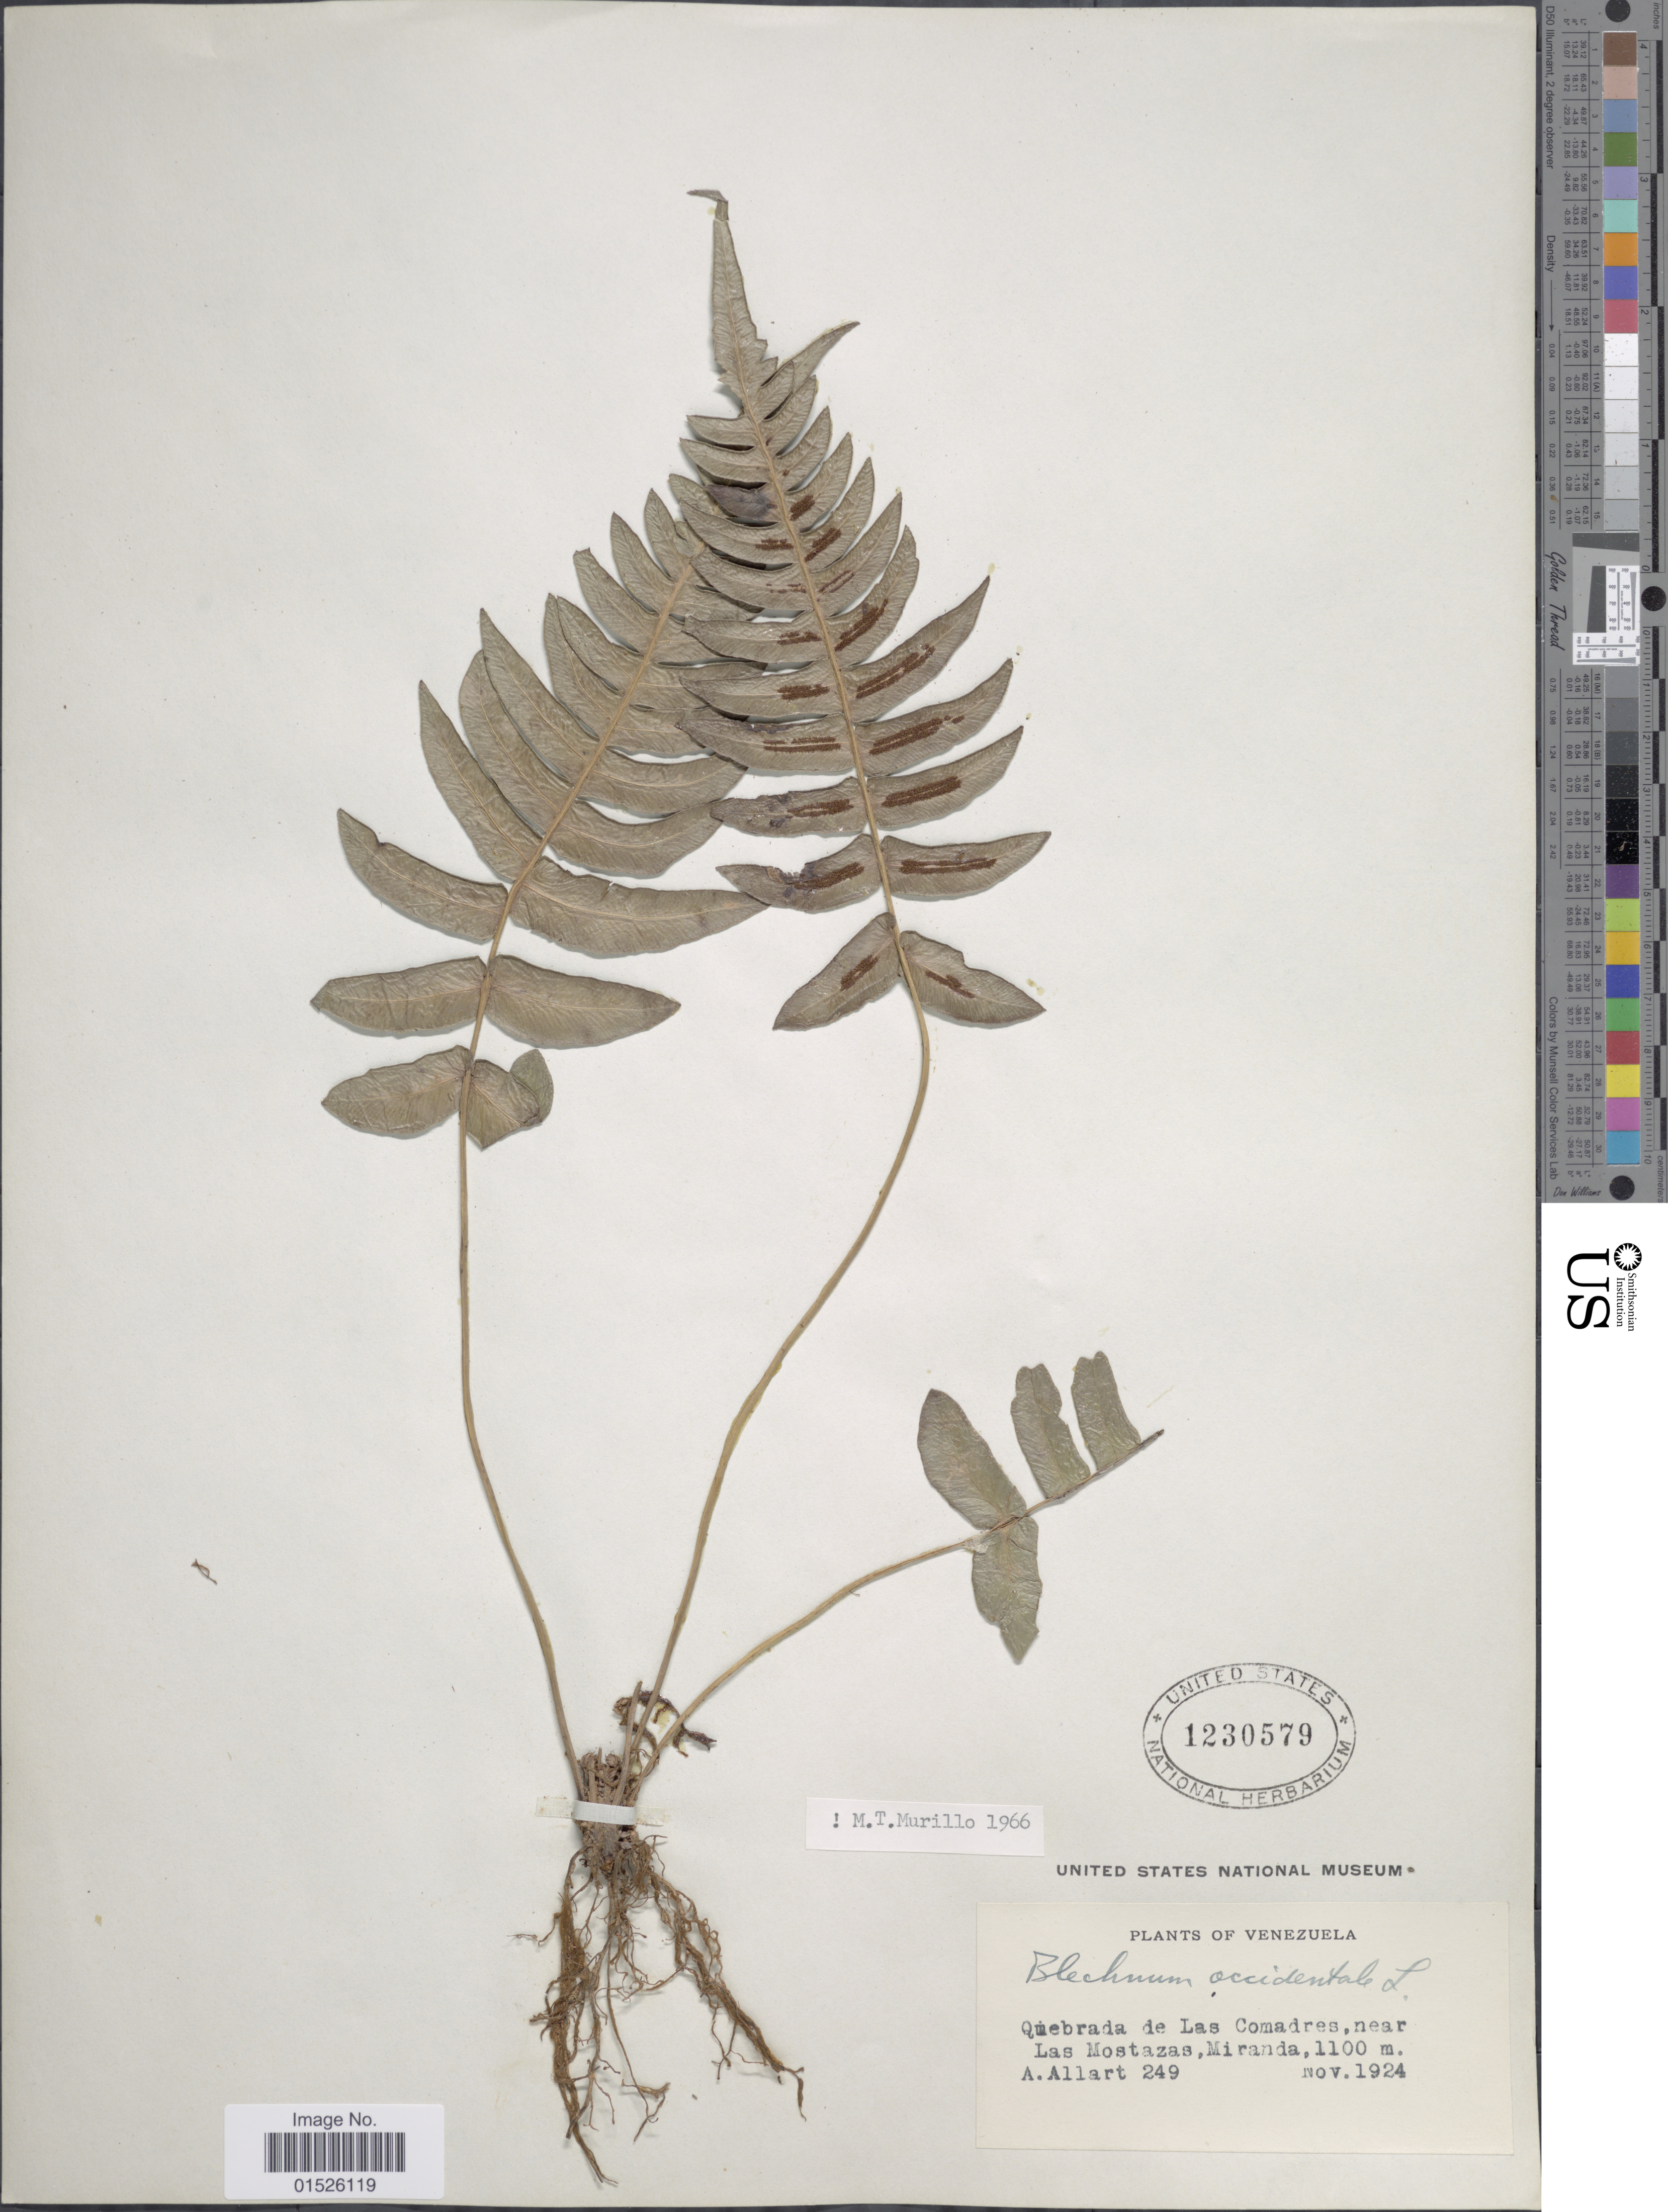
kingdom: Plantae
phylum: Tracheophyta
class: Polypodiopsida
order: Polypodiales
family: Blechnaceae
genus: Blechnum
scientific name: Blechnum glandulosum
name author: Link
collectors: A. Allart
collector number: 249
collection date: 1924-11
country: Venezuela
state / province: Miranda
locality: Venezuela, Quebrada de Las Comadres, near Las Mostazas, Miranda.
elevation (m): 1100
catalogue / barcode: US 1230579